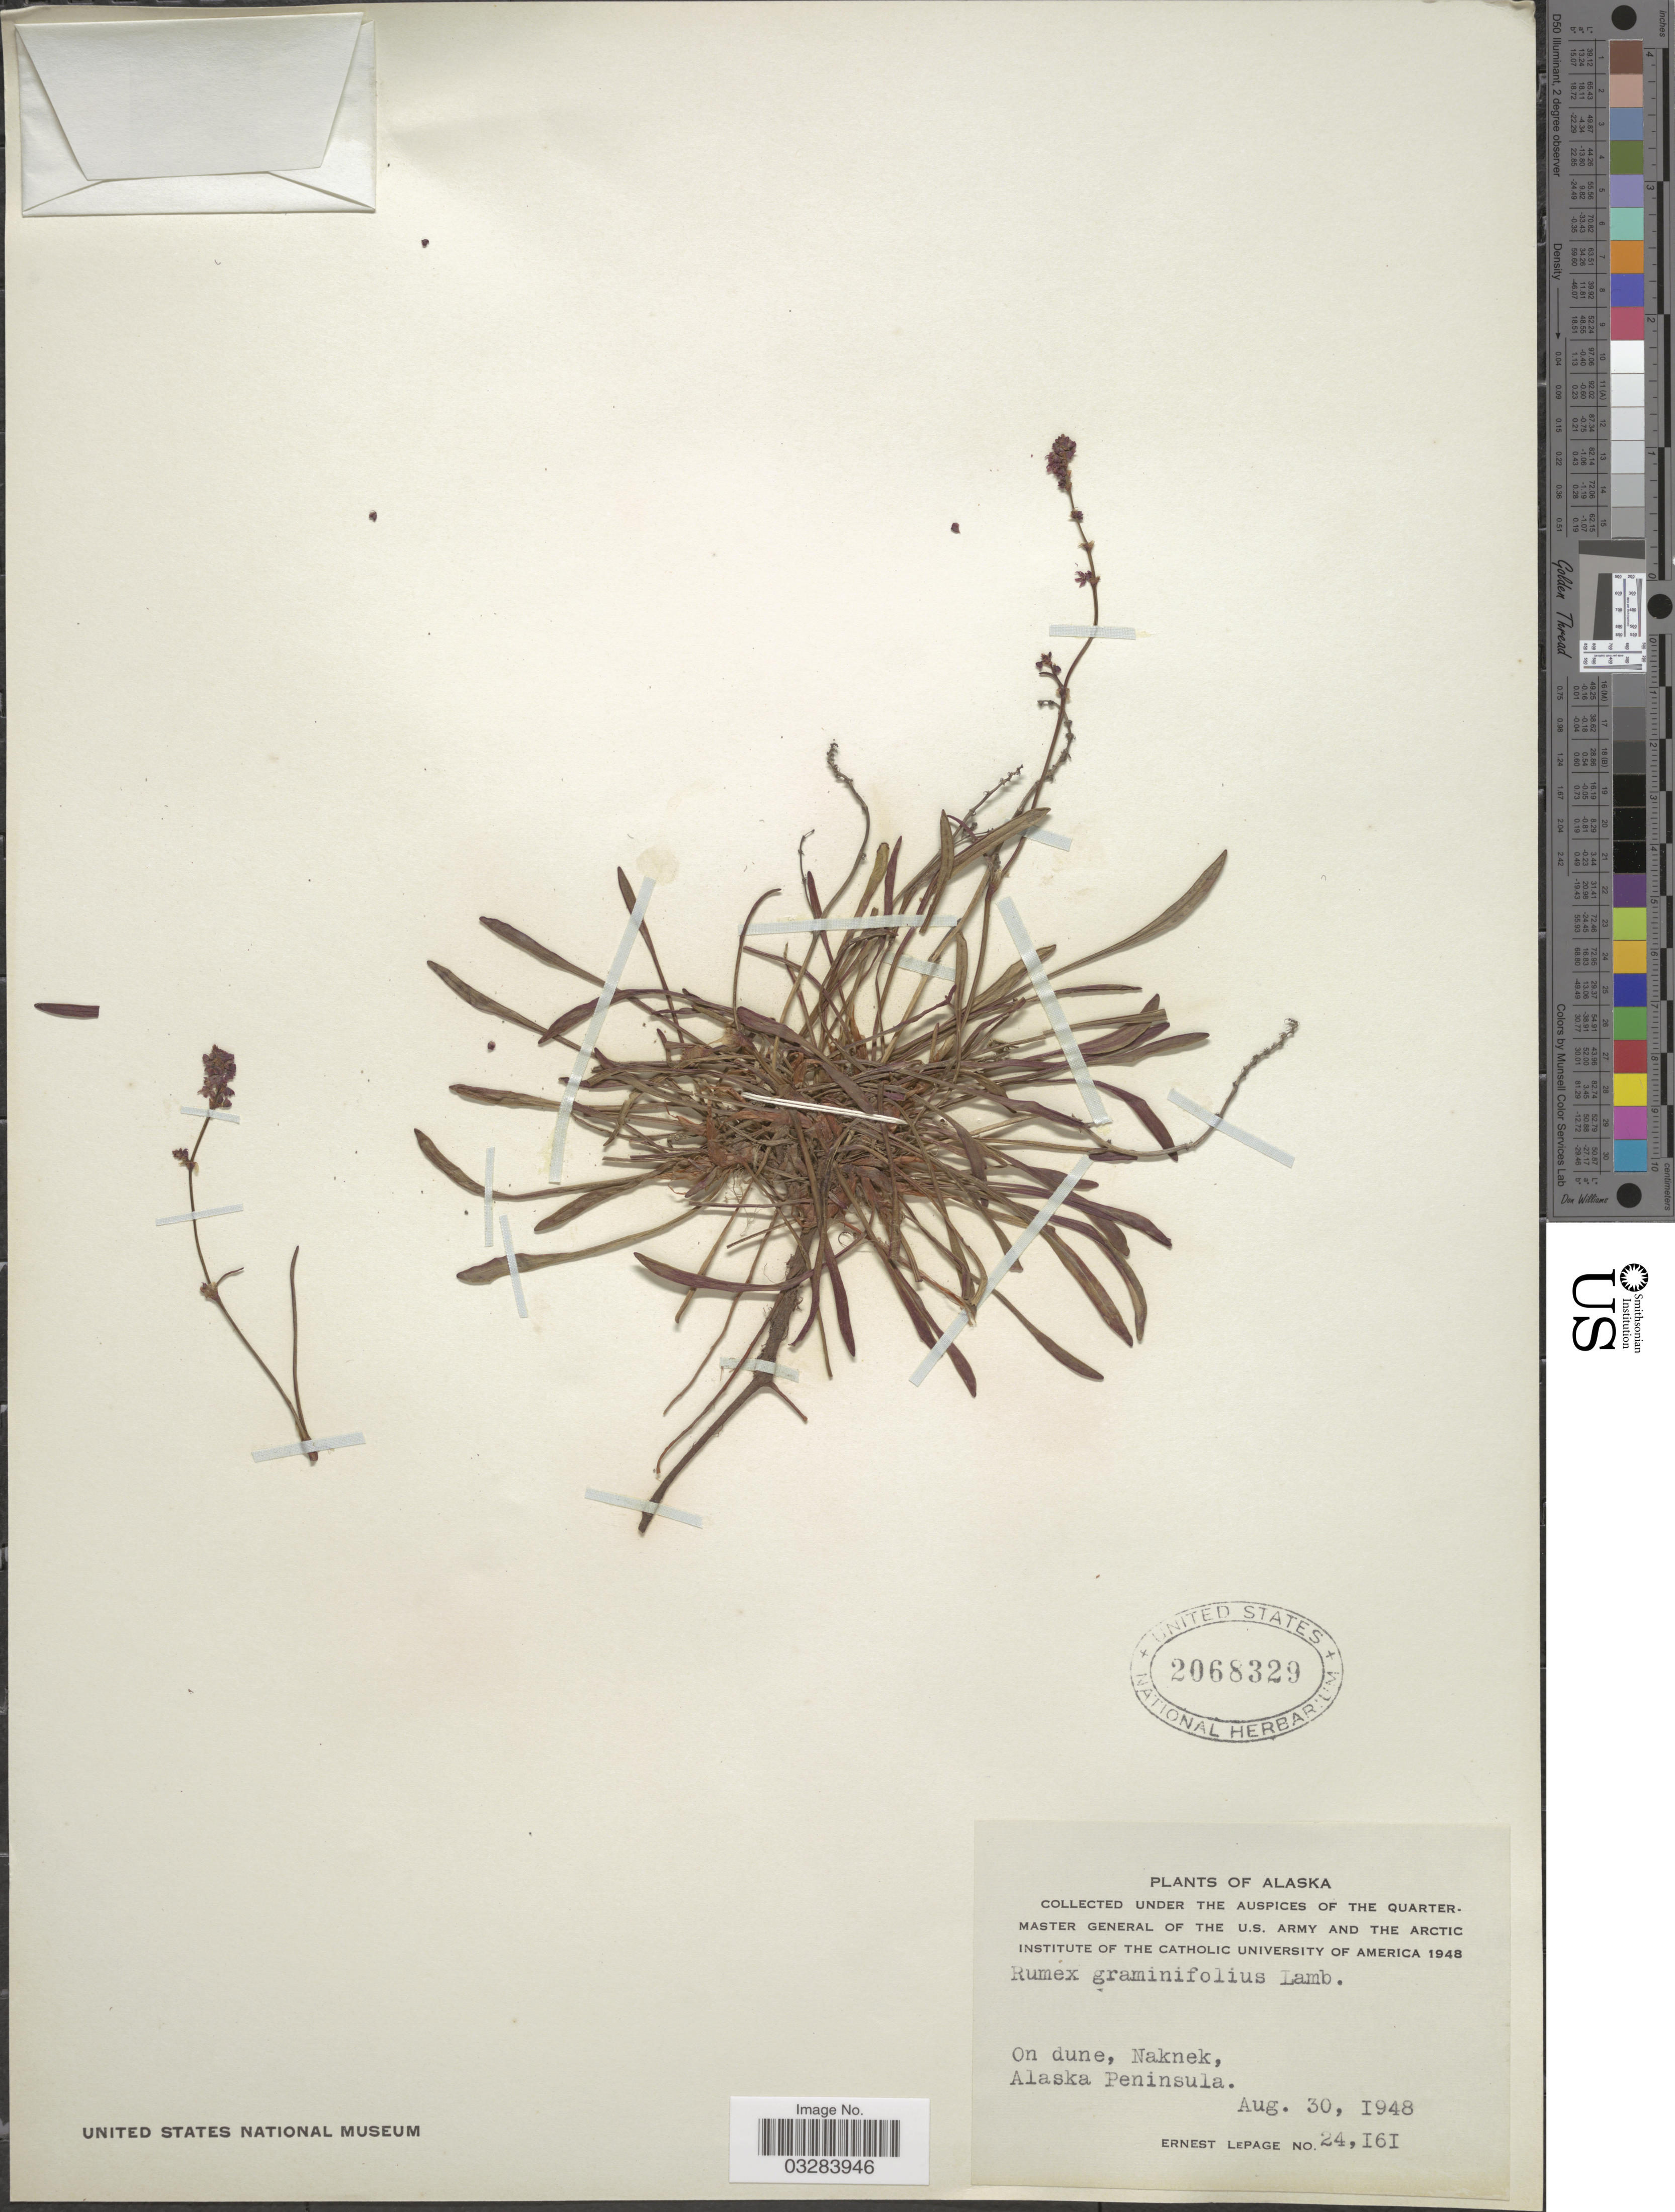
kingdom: Plantae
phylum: Tracheophyta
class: Magnoliopsida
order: Caryophyllales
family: Polygonaceae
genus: Rumex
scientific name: Rumex graminifolius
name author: Rudolph ex Lamb.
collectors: E. Lepage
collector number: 24161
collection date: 1948-08-30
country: United States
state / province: Alaska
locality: On dune, Naknek, Alaska Peninsula.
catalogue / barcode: US 2068329